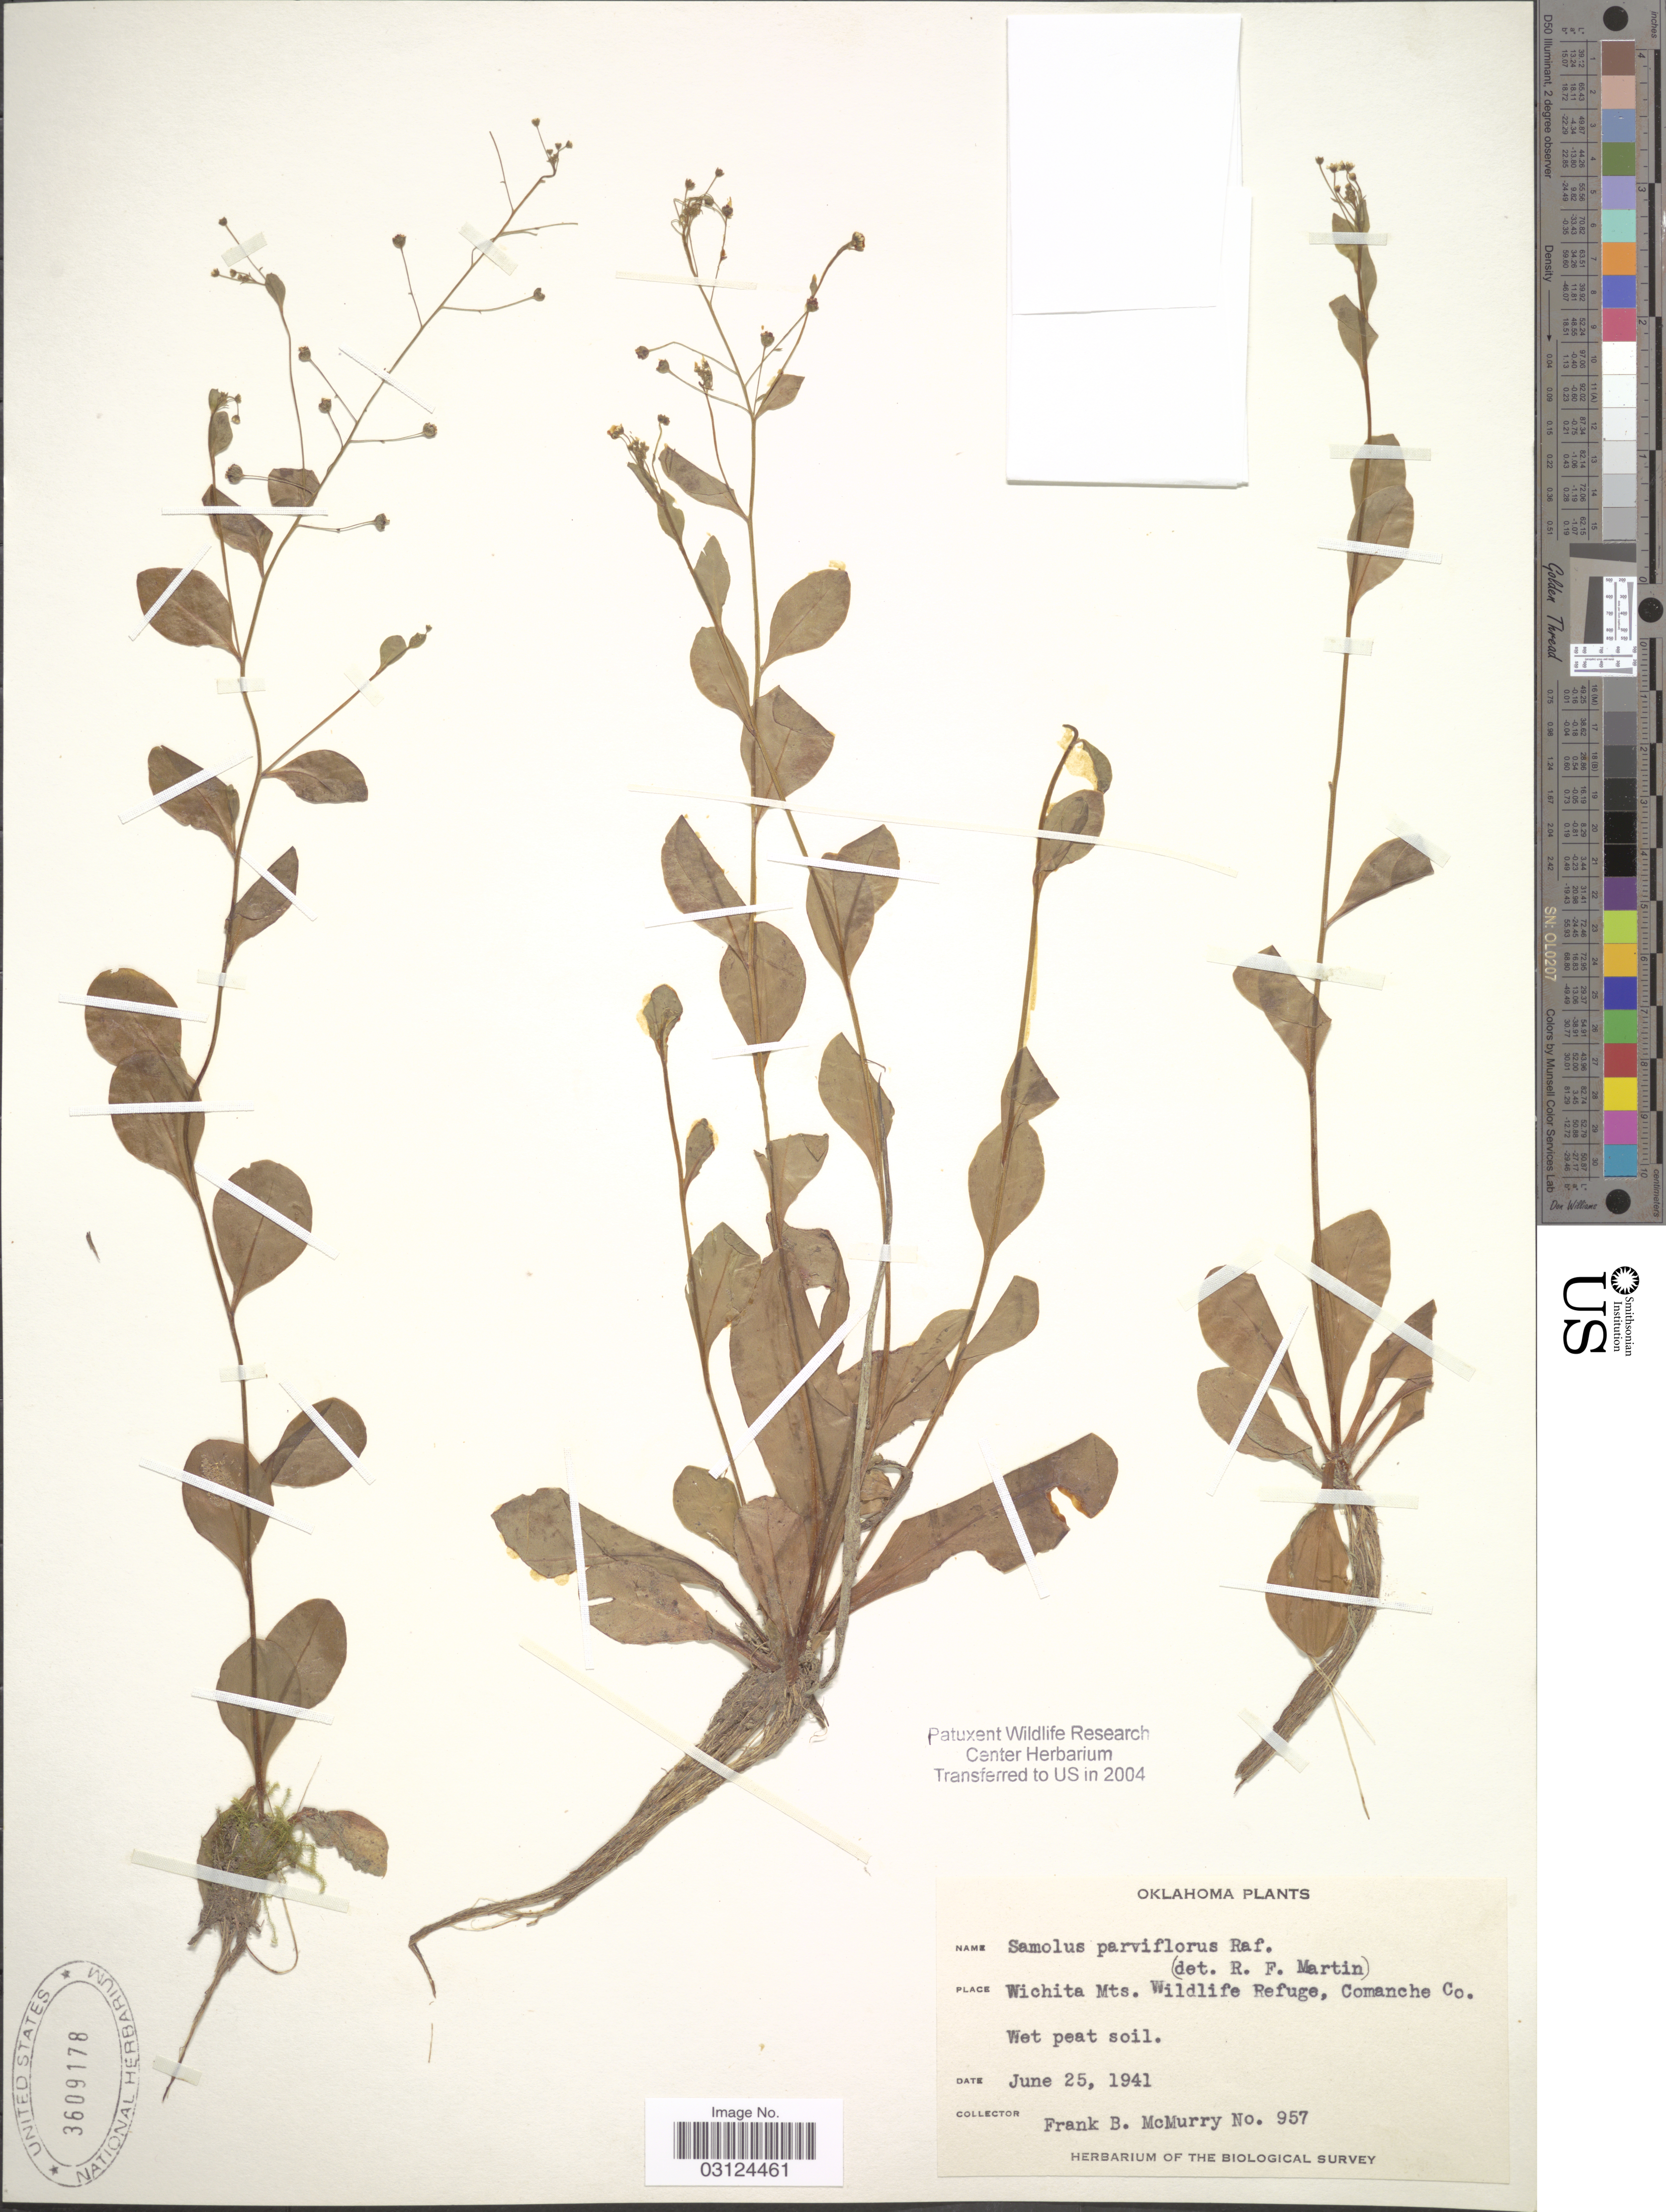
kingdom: Plantae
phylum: Tracheophyta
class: Magnoliopsida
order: Ericales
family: Primulaceae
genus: Samolus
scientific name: Samolus parviflorus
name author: Raf.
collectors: F. B. McMurry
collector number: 957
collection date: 1941-06-25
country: United States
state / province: Oklahoma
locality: Wichita Mts., Wildlife Refuge, Comanche Co.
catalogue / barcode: US 3609178